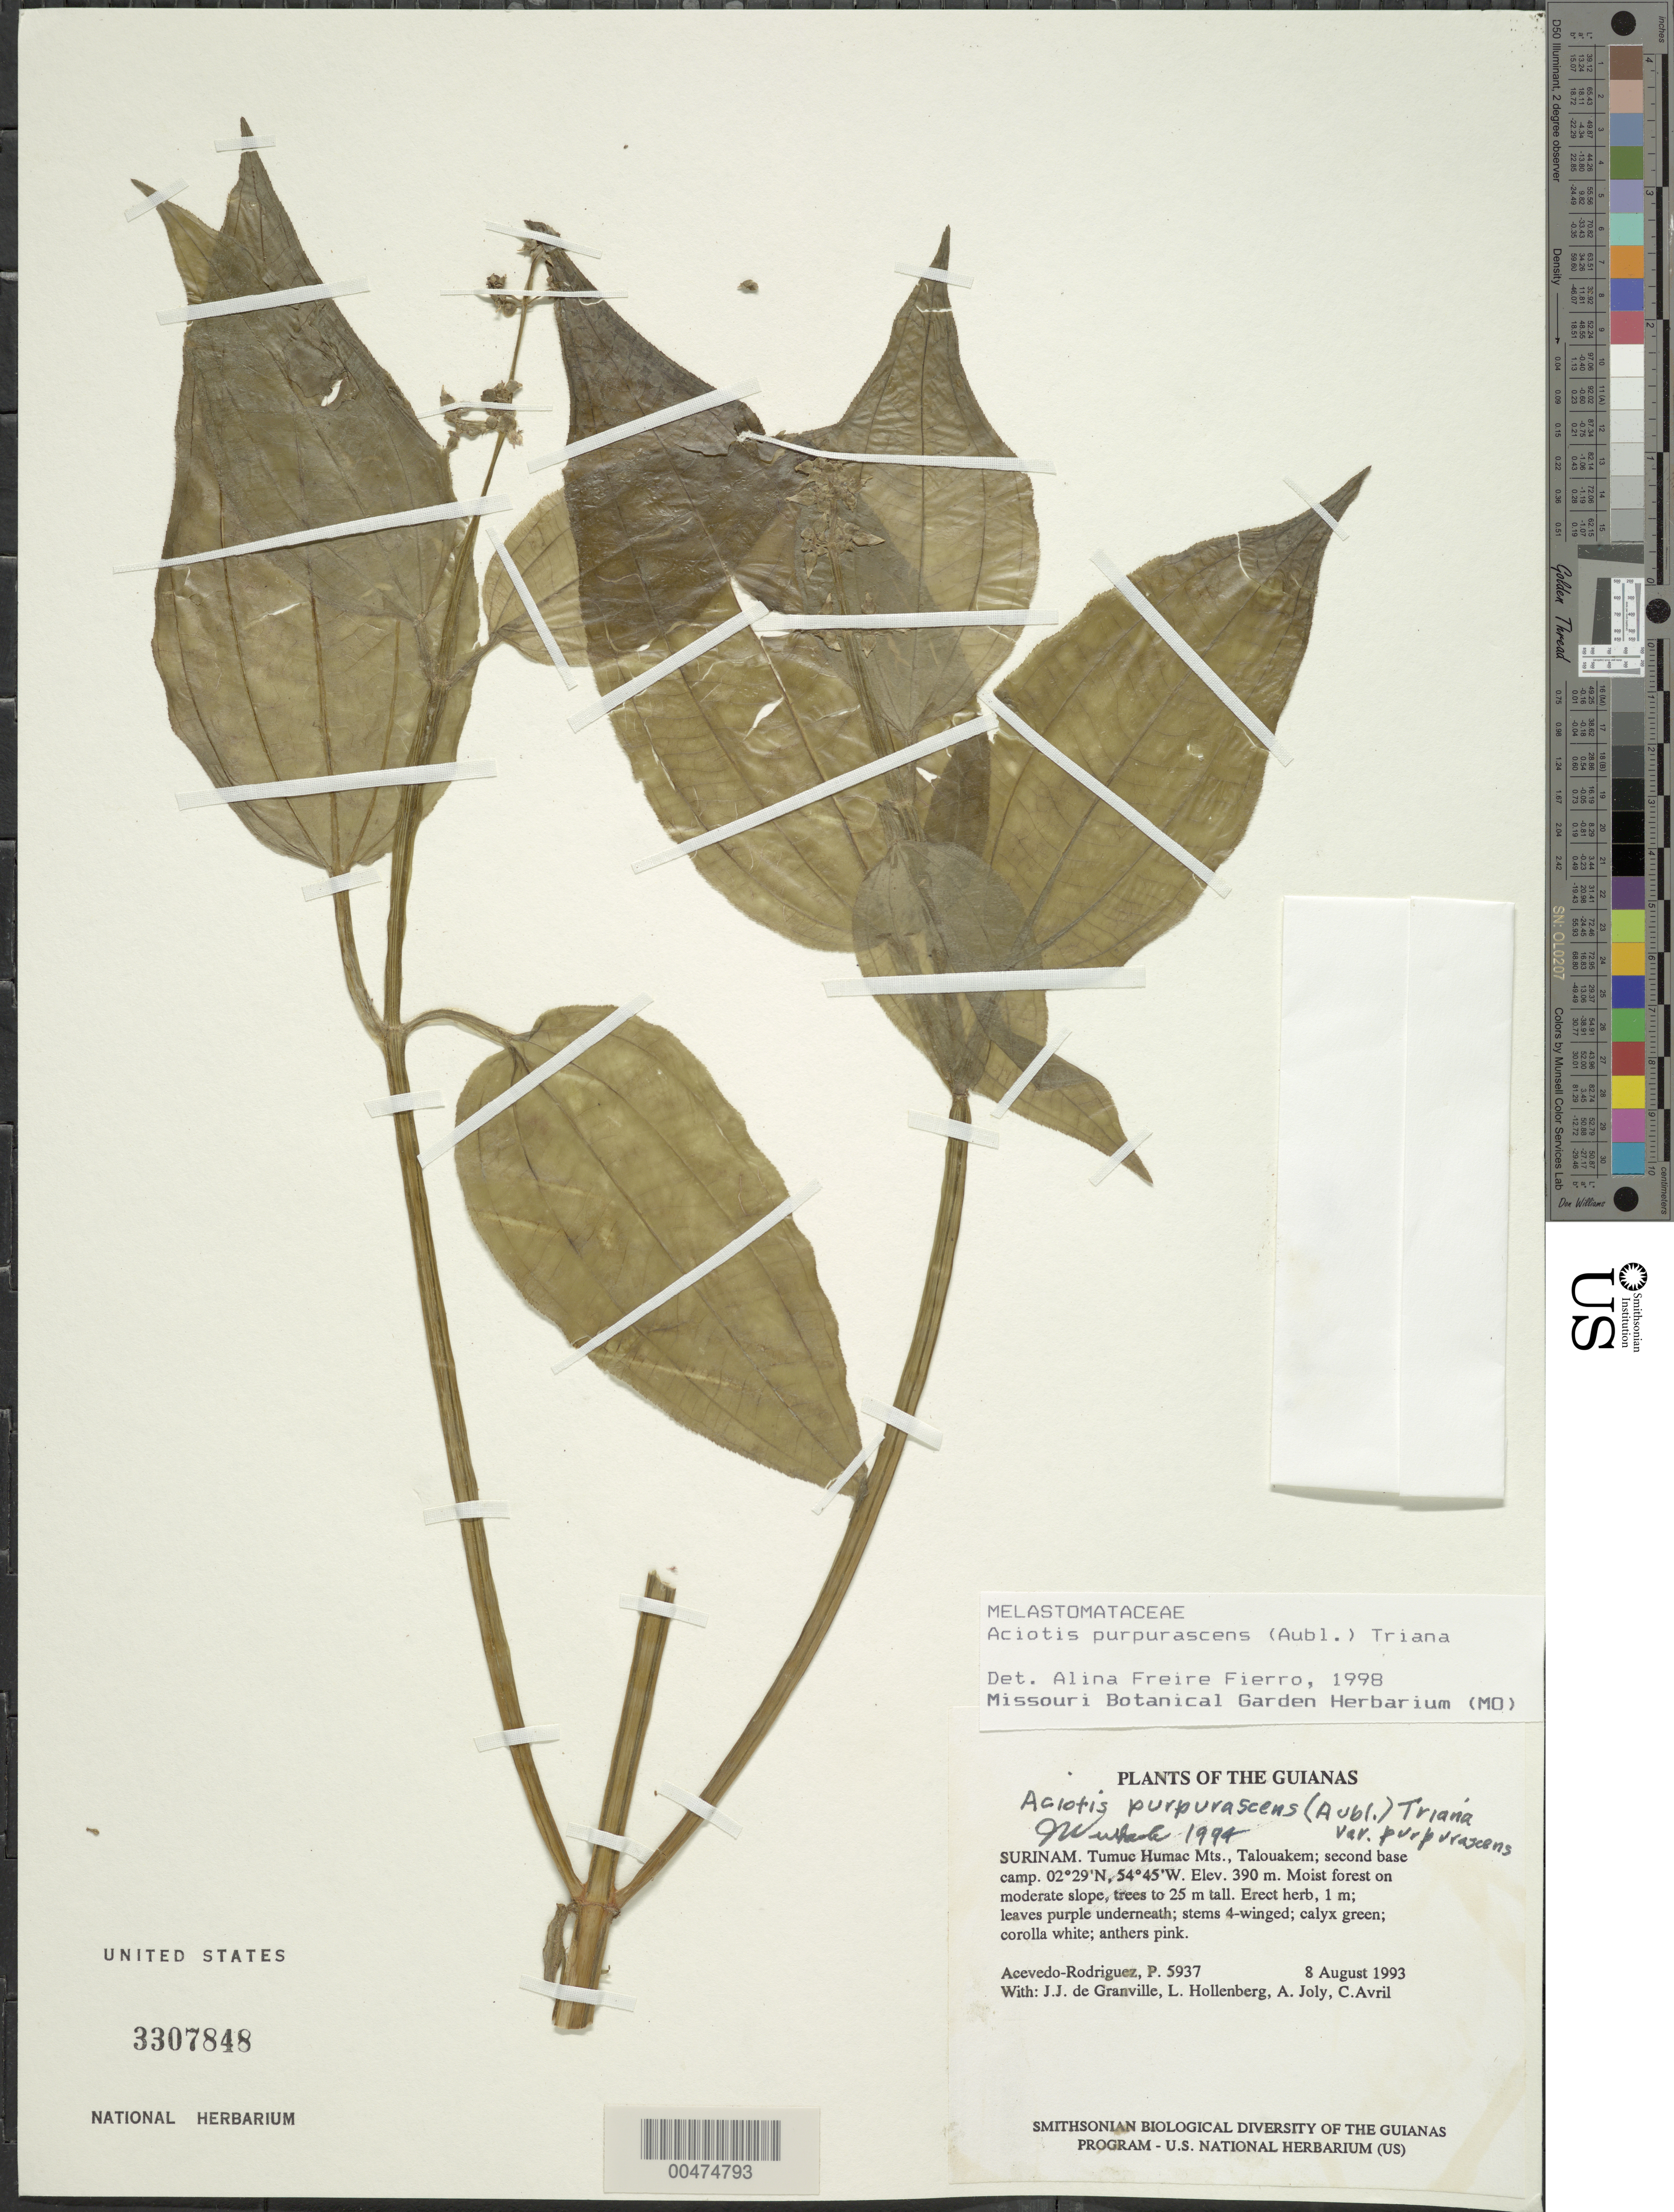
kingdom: Plantae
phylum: Tracheophyta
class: Magnoliopsida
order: Myrtales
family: Melastomataceae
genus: Aciotis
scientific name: Aciotis purpurascens var. purpurascens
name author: (Aubl.) Triana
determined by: Wurdack, John J., (US), US (UNITED STATES)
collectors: P. Acevedo-Rodr., J.-J. de Granville, A. Boyer, C. Avril de Maria & L. Hollenberg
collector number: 5937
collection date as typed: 08 Aug 1993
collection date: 1993-08-08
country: Suriname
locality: Tumuc Humac Mts., Talouakem; second base camp.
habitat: Moist forest on moderate slope, trees to 25 m tall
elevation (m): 390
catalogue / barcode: US 3307848